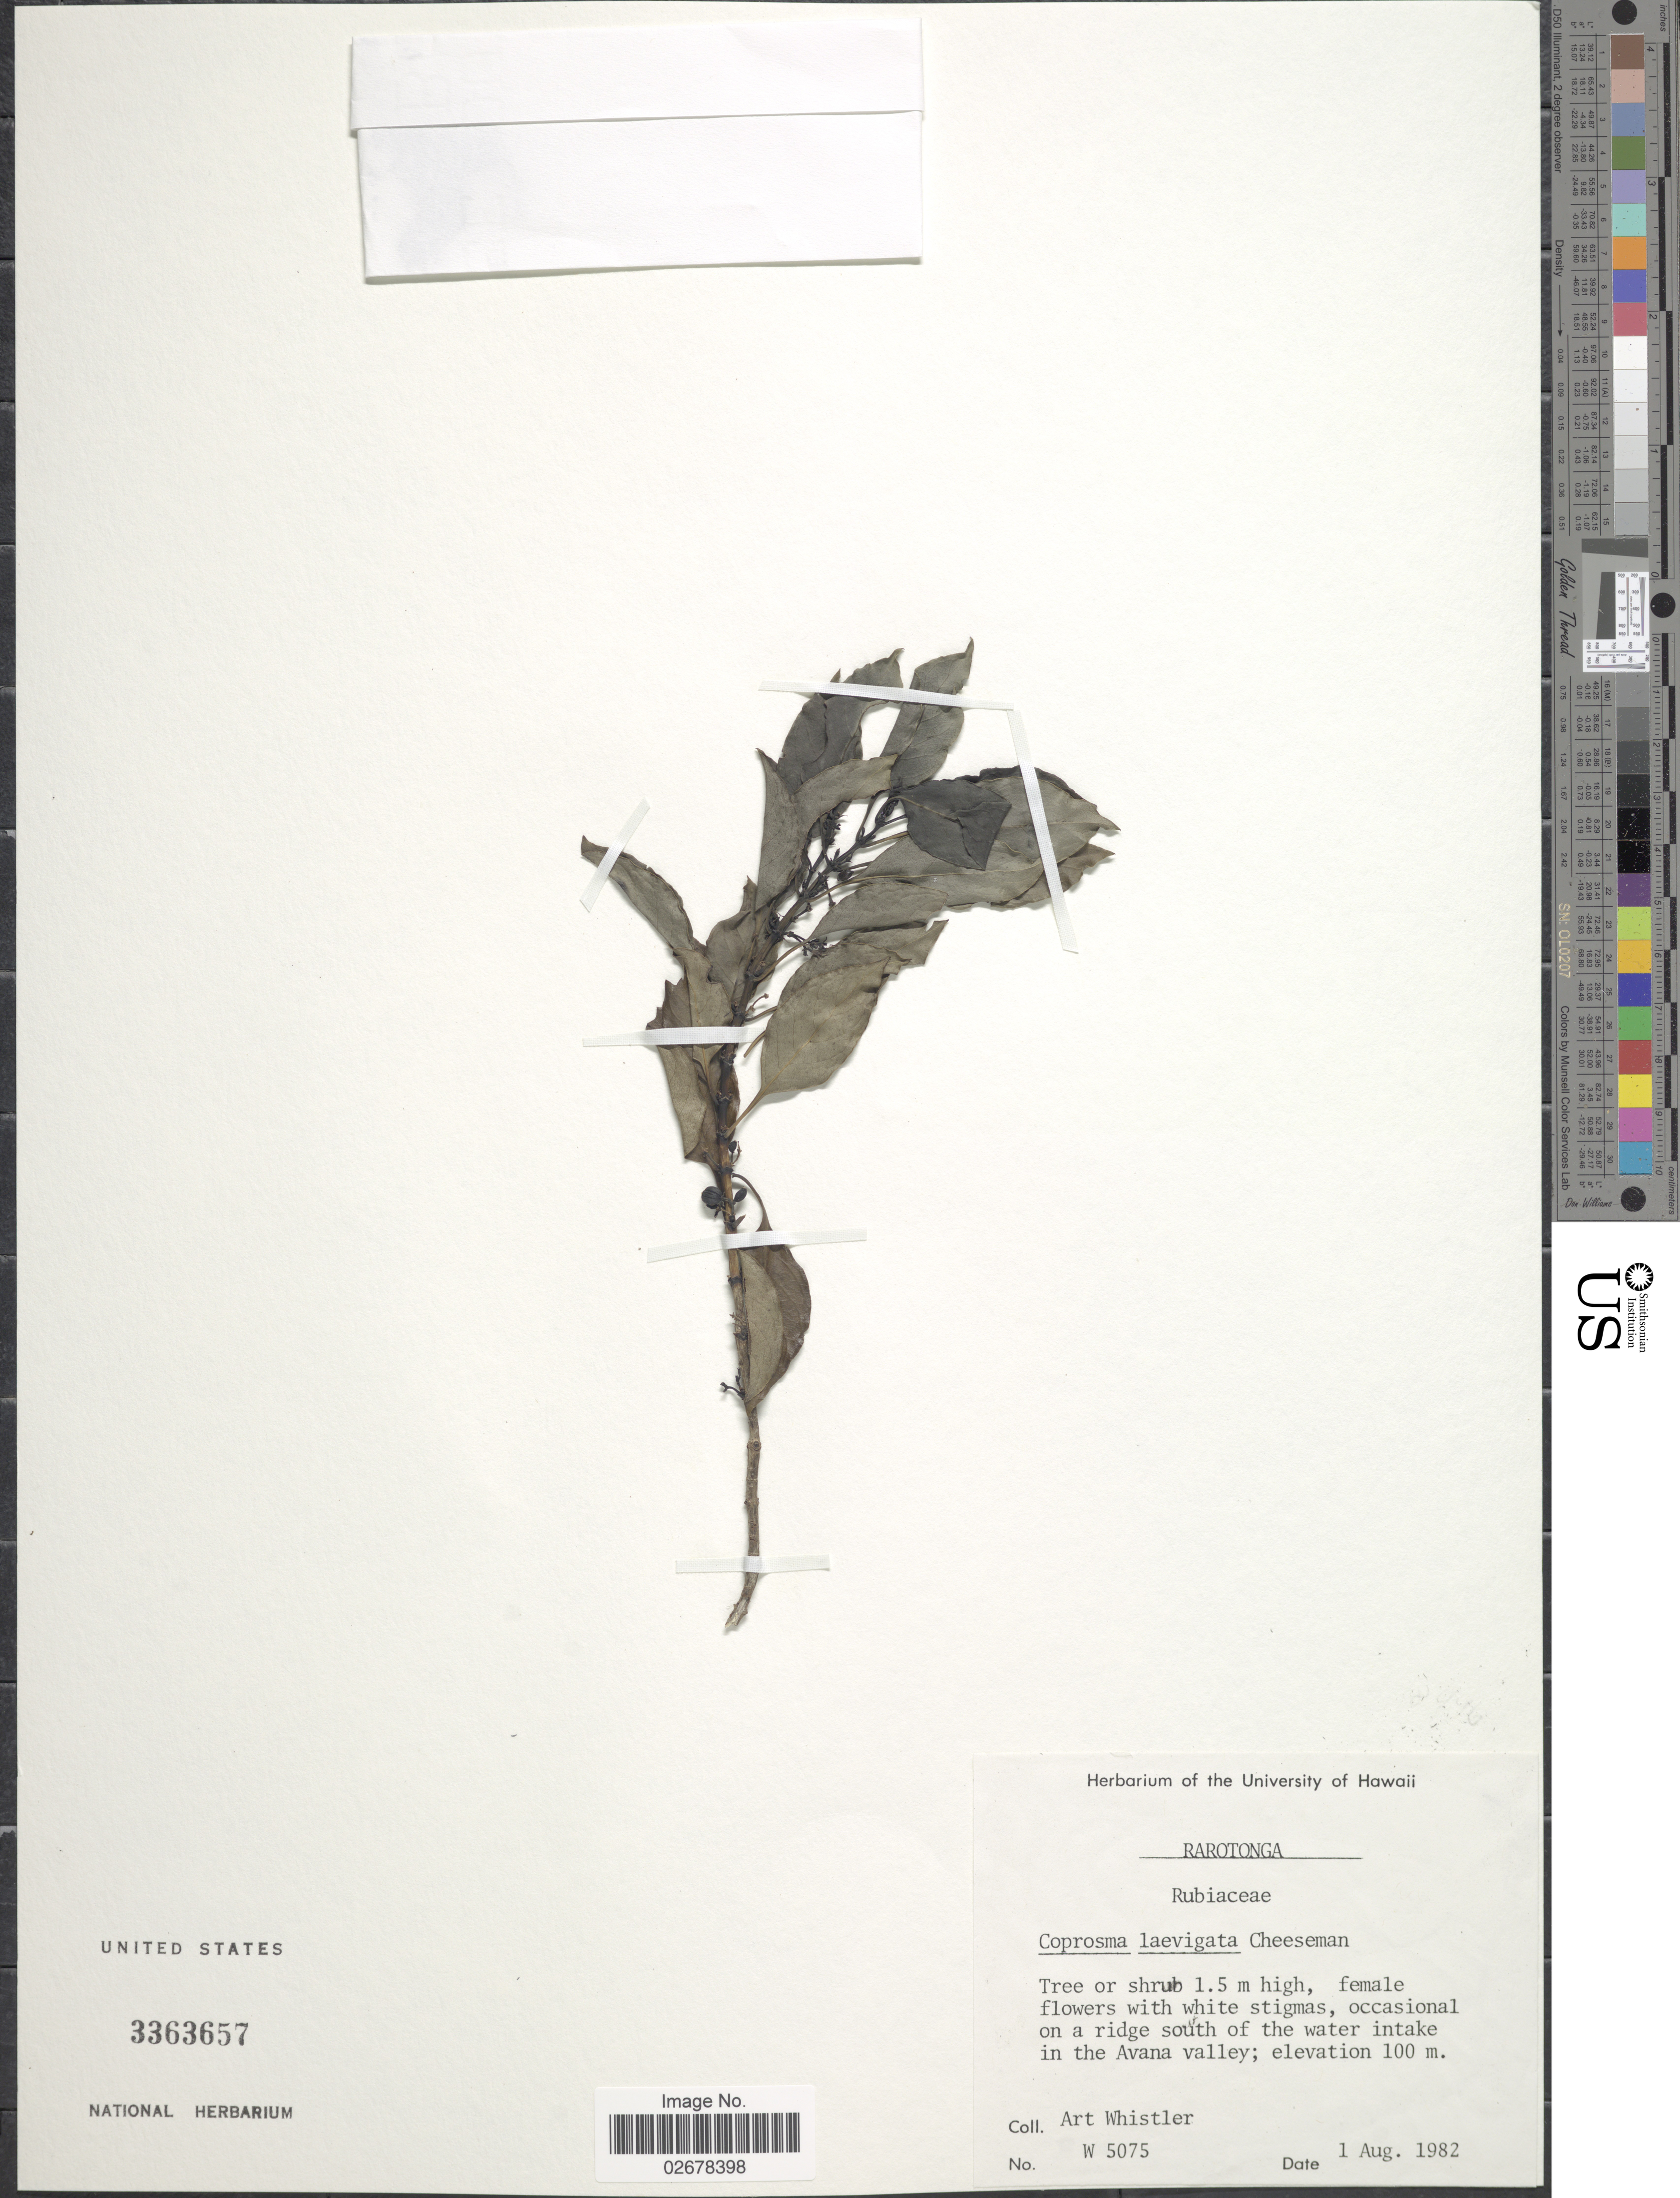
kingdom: Plantae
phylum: Tracheophyta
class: Magnoliopsida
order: Gentianales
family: Rubiaceae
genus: Coprosma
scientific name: Coprosma laevigata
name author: Cheeseman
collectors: A. Whistler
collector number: W 5075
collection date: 1982-08-01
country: Cook Islands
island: Rarotonga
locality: Rarotonga, occasional on a ridge south of the water intake in the Avana valley.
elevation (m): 100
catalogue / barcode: US 3363657